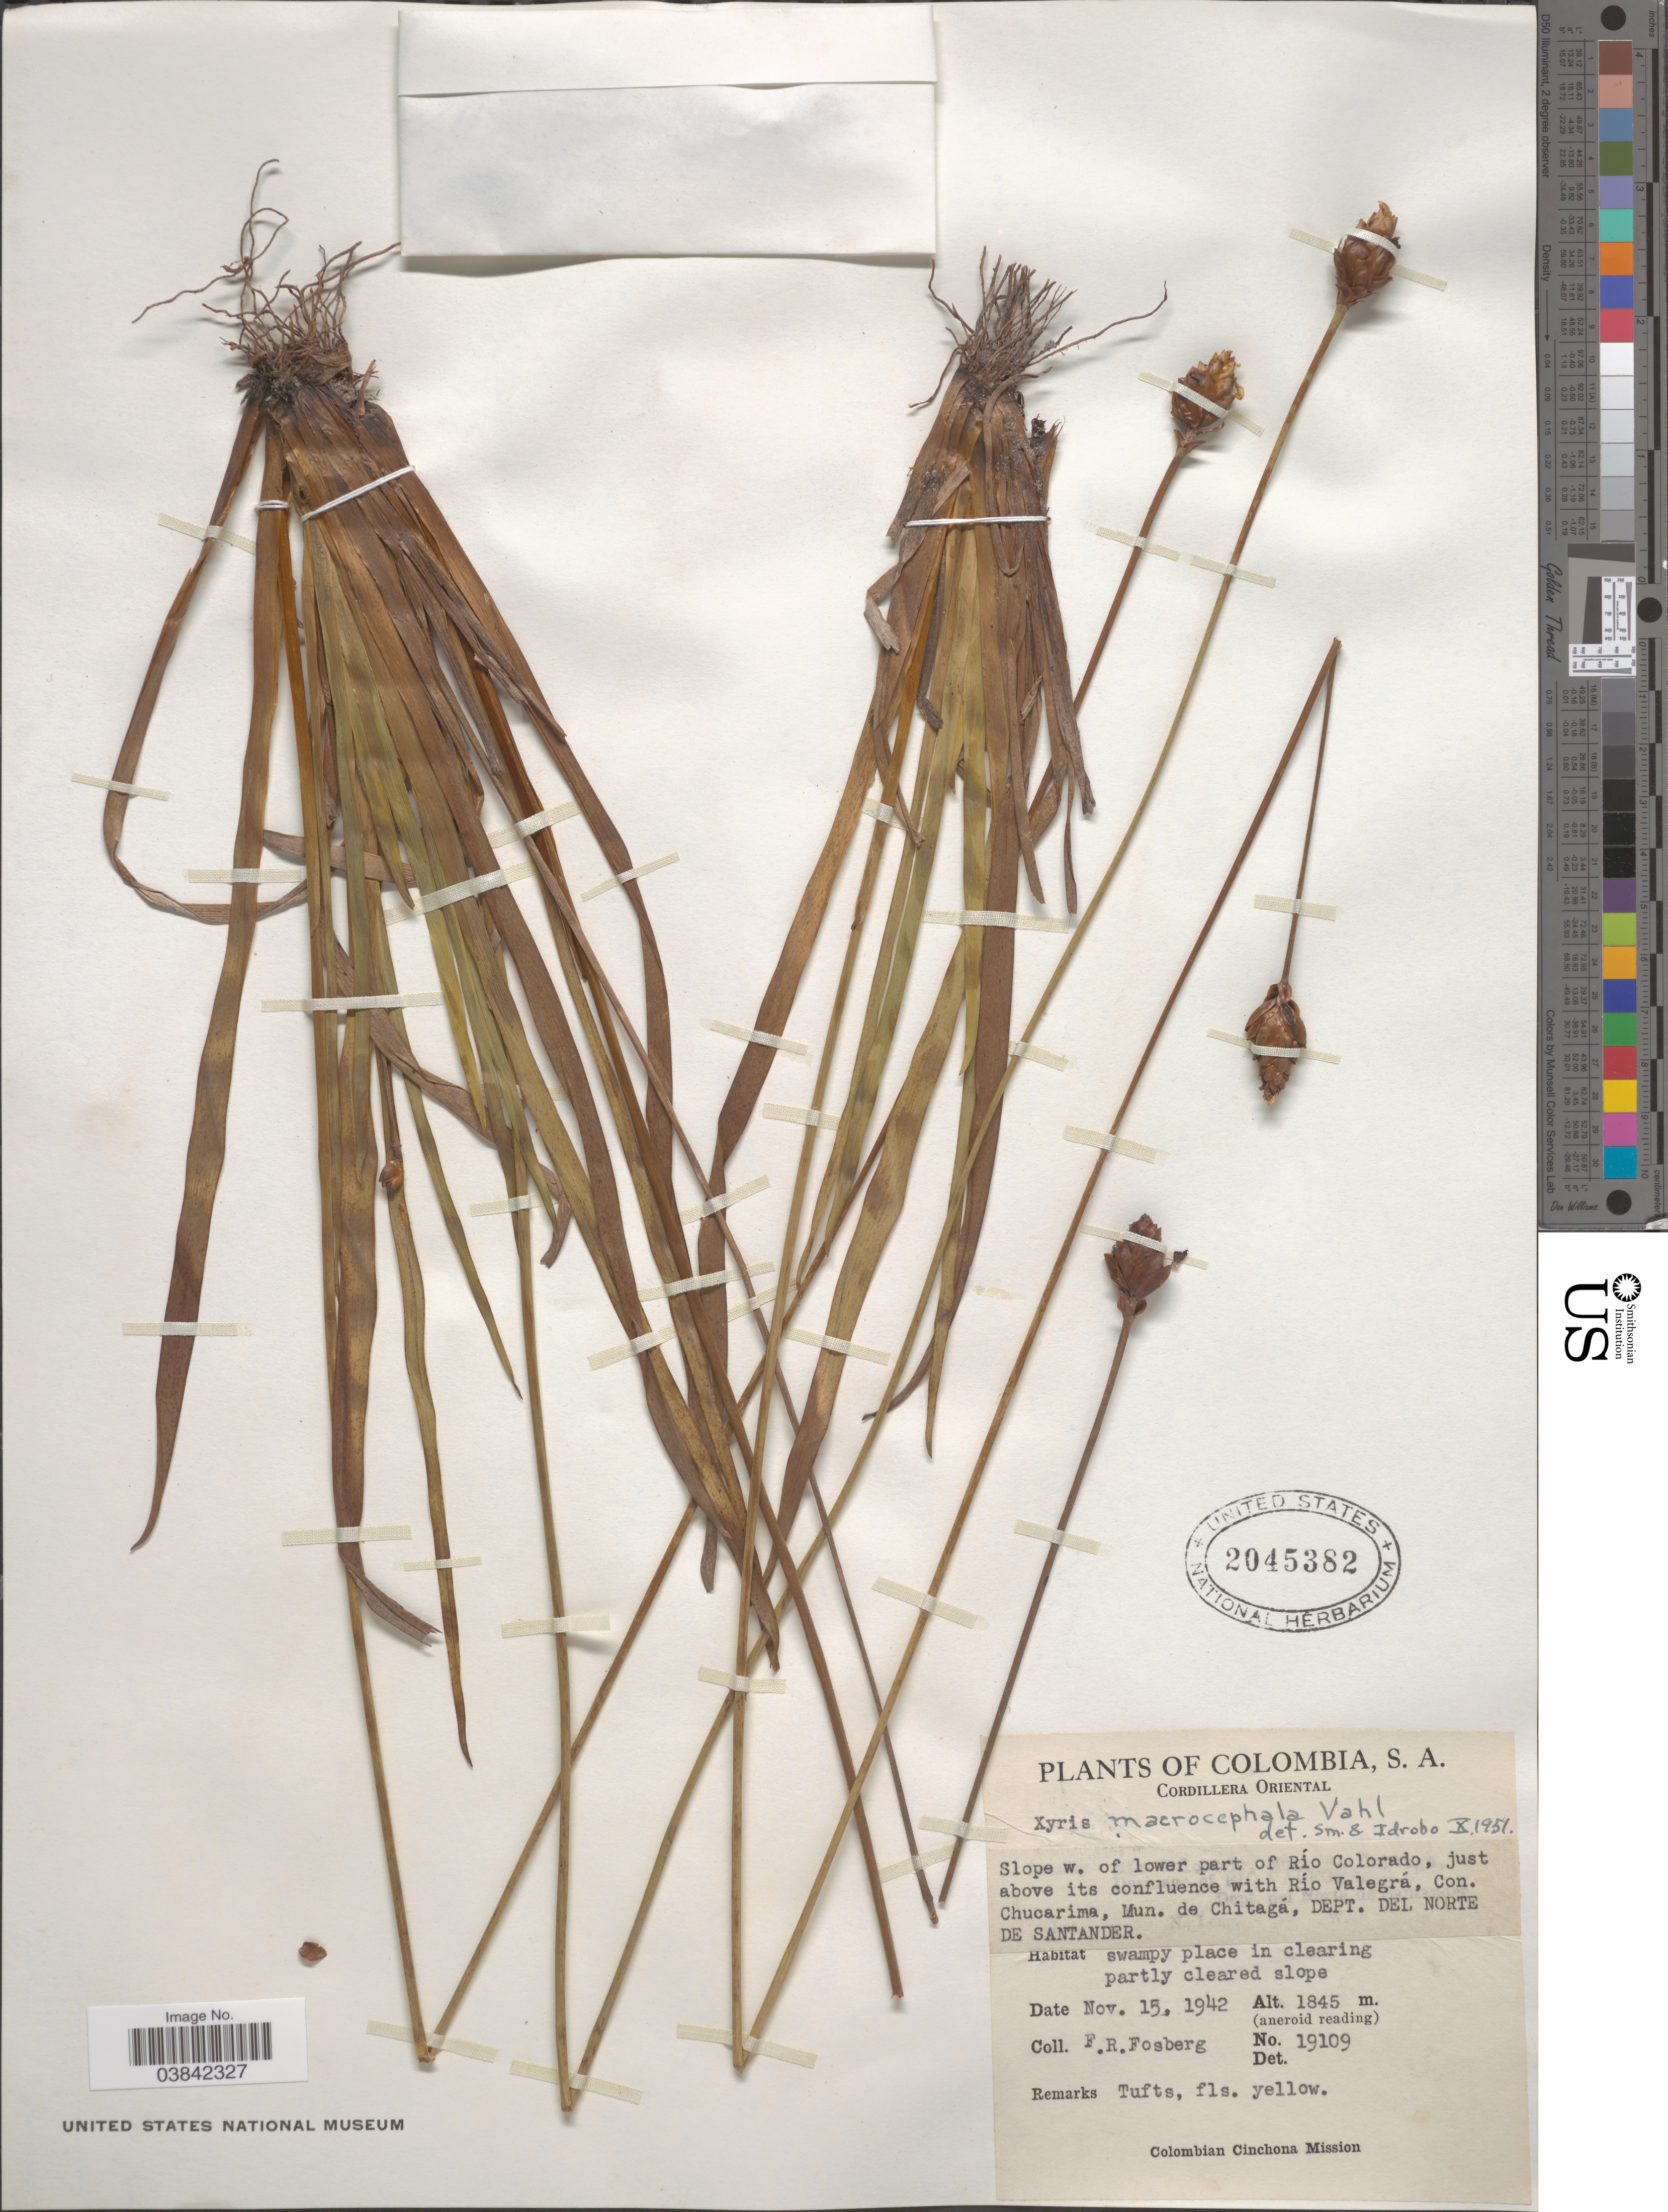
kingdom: Plantae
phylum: Tracheophyta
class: Liliopsida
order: Poales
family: Xyridaceae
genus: Xyris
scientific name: Xyris laxifolia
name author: Mart.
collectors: F. R. Fosberg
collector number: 19109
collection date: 1942-11-15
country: Colombia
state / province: Norte de Santander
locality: Cordillera Oriental. Slope w. of lower part of Río Colorado, just above its confluence with Río Valegrá, Con. Chucarima, Mun. de Chitaga, Dept. Del Norte de Santander.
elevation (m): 1845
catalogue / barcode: US 2045382